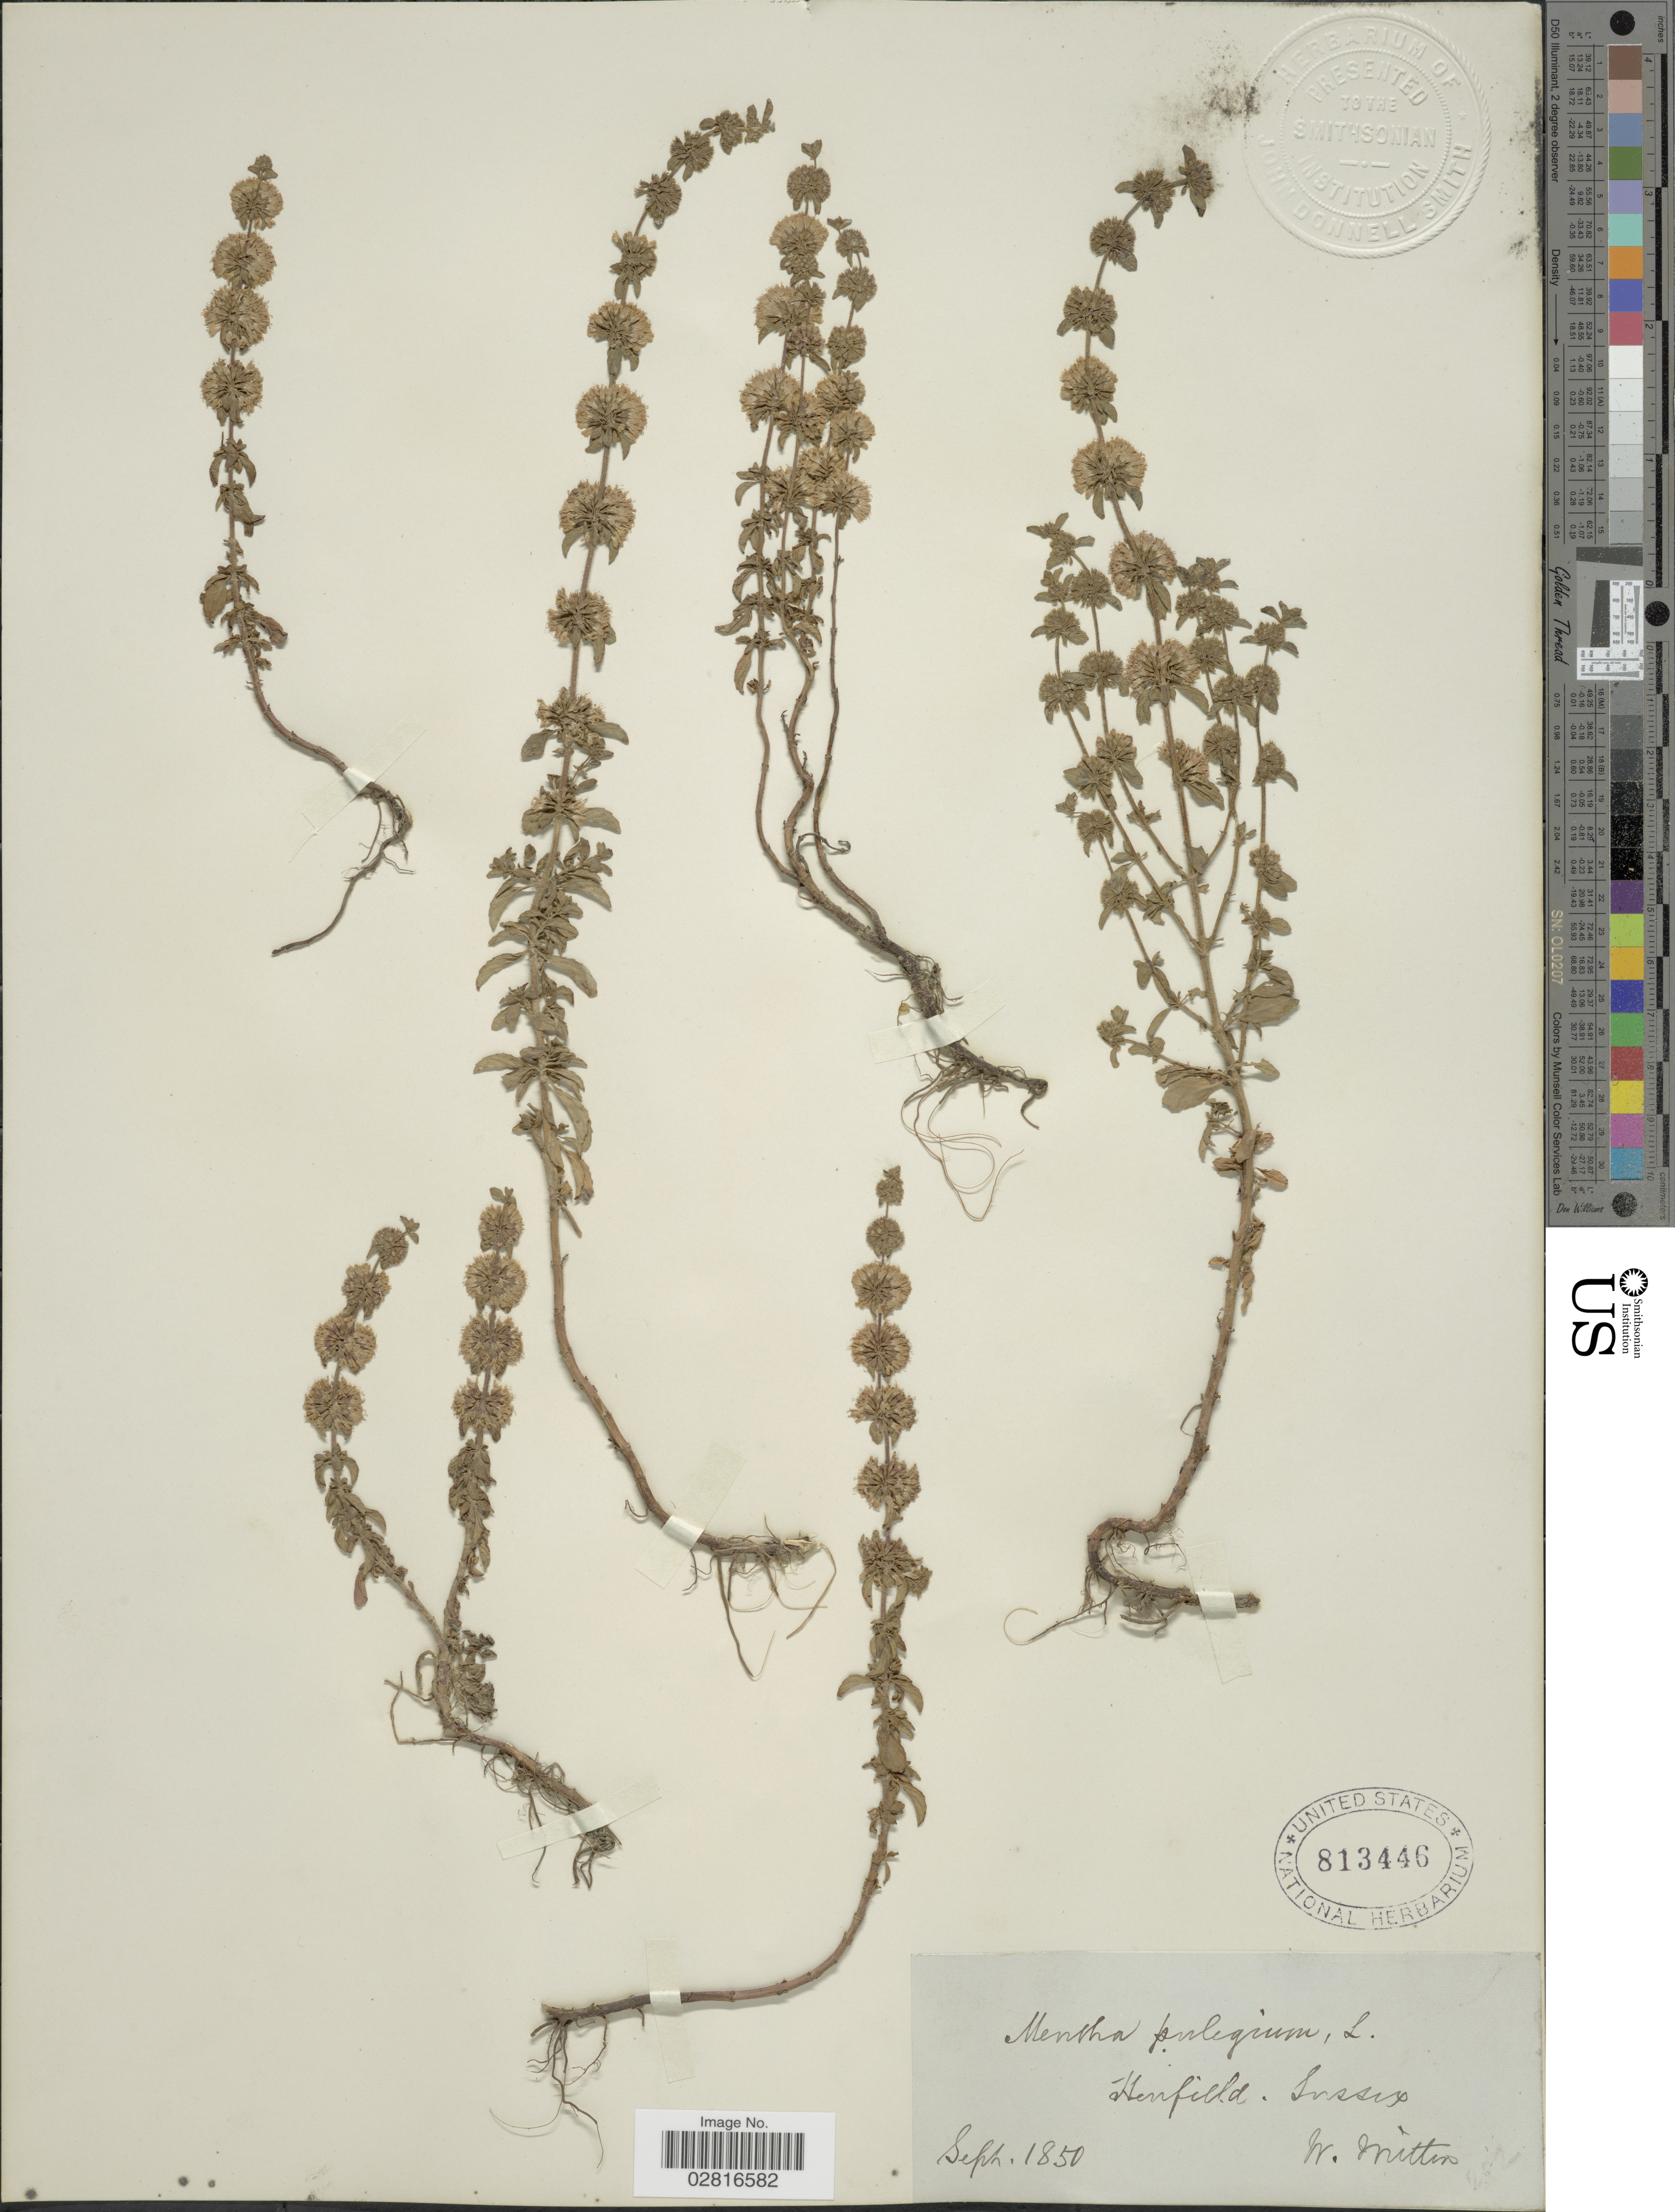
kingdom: Plantae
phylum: Tracheophyta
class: Magnoliopsida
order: Lamiales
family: Lamiaceae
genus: Mentha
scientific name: Mentha pulegium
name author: L.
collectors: W. Mitten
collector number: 292*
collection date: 1850-09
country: United Kingdom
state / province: England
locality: Henfield. Sussex.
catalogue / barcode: US 813446